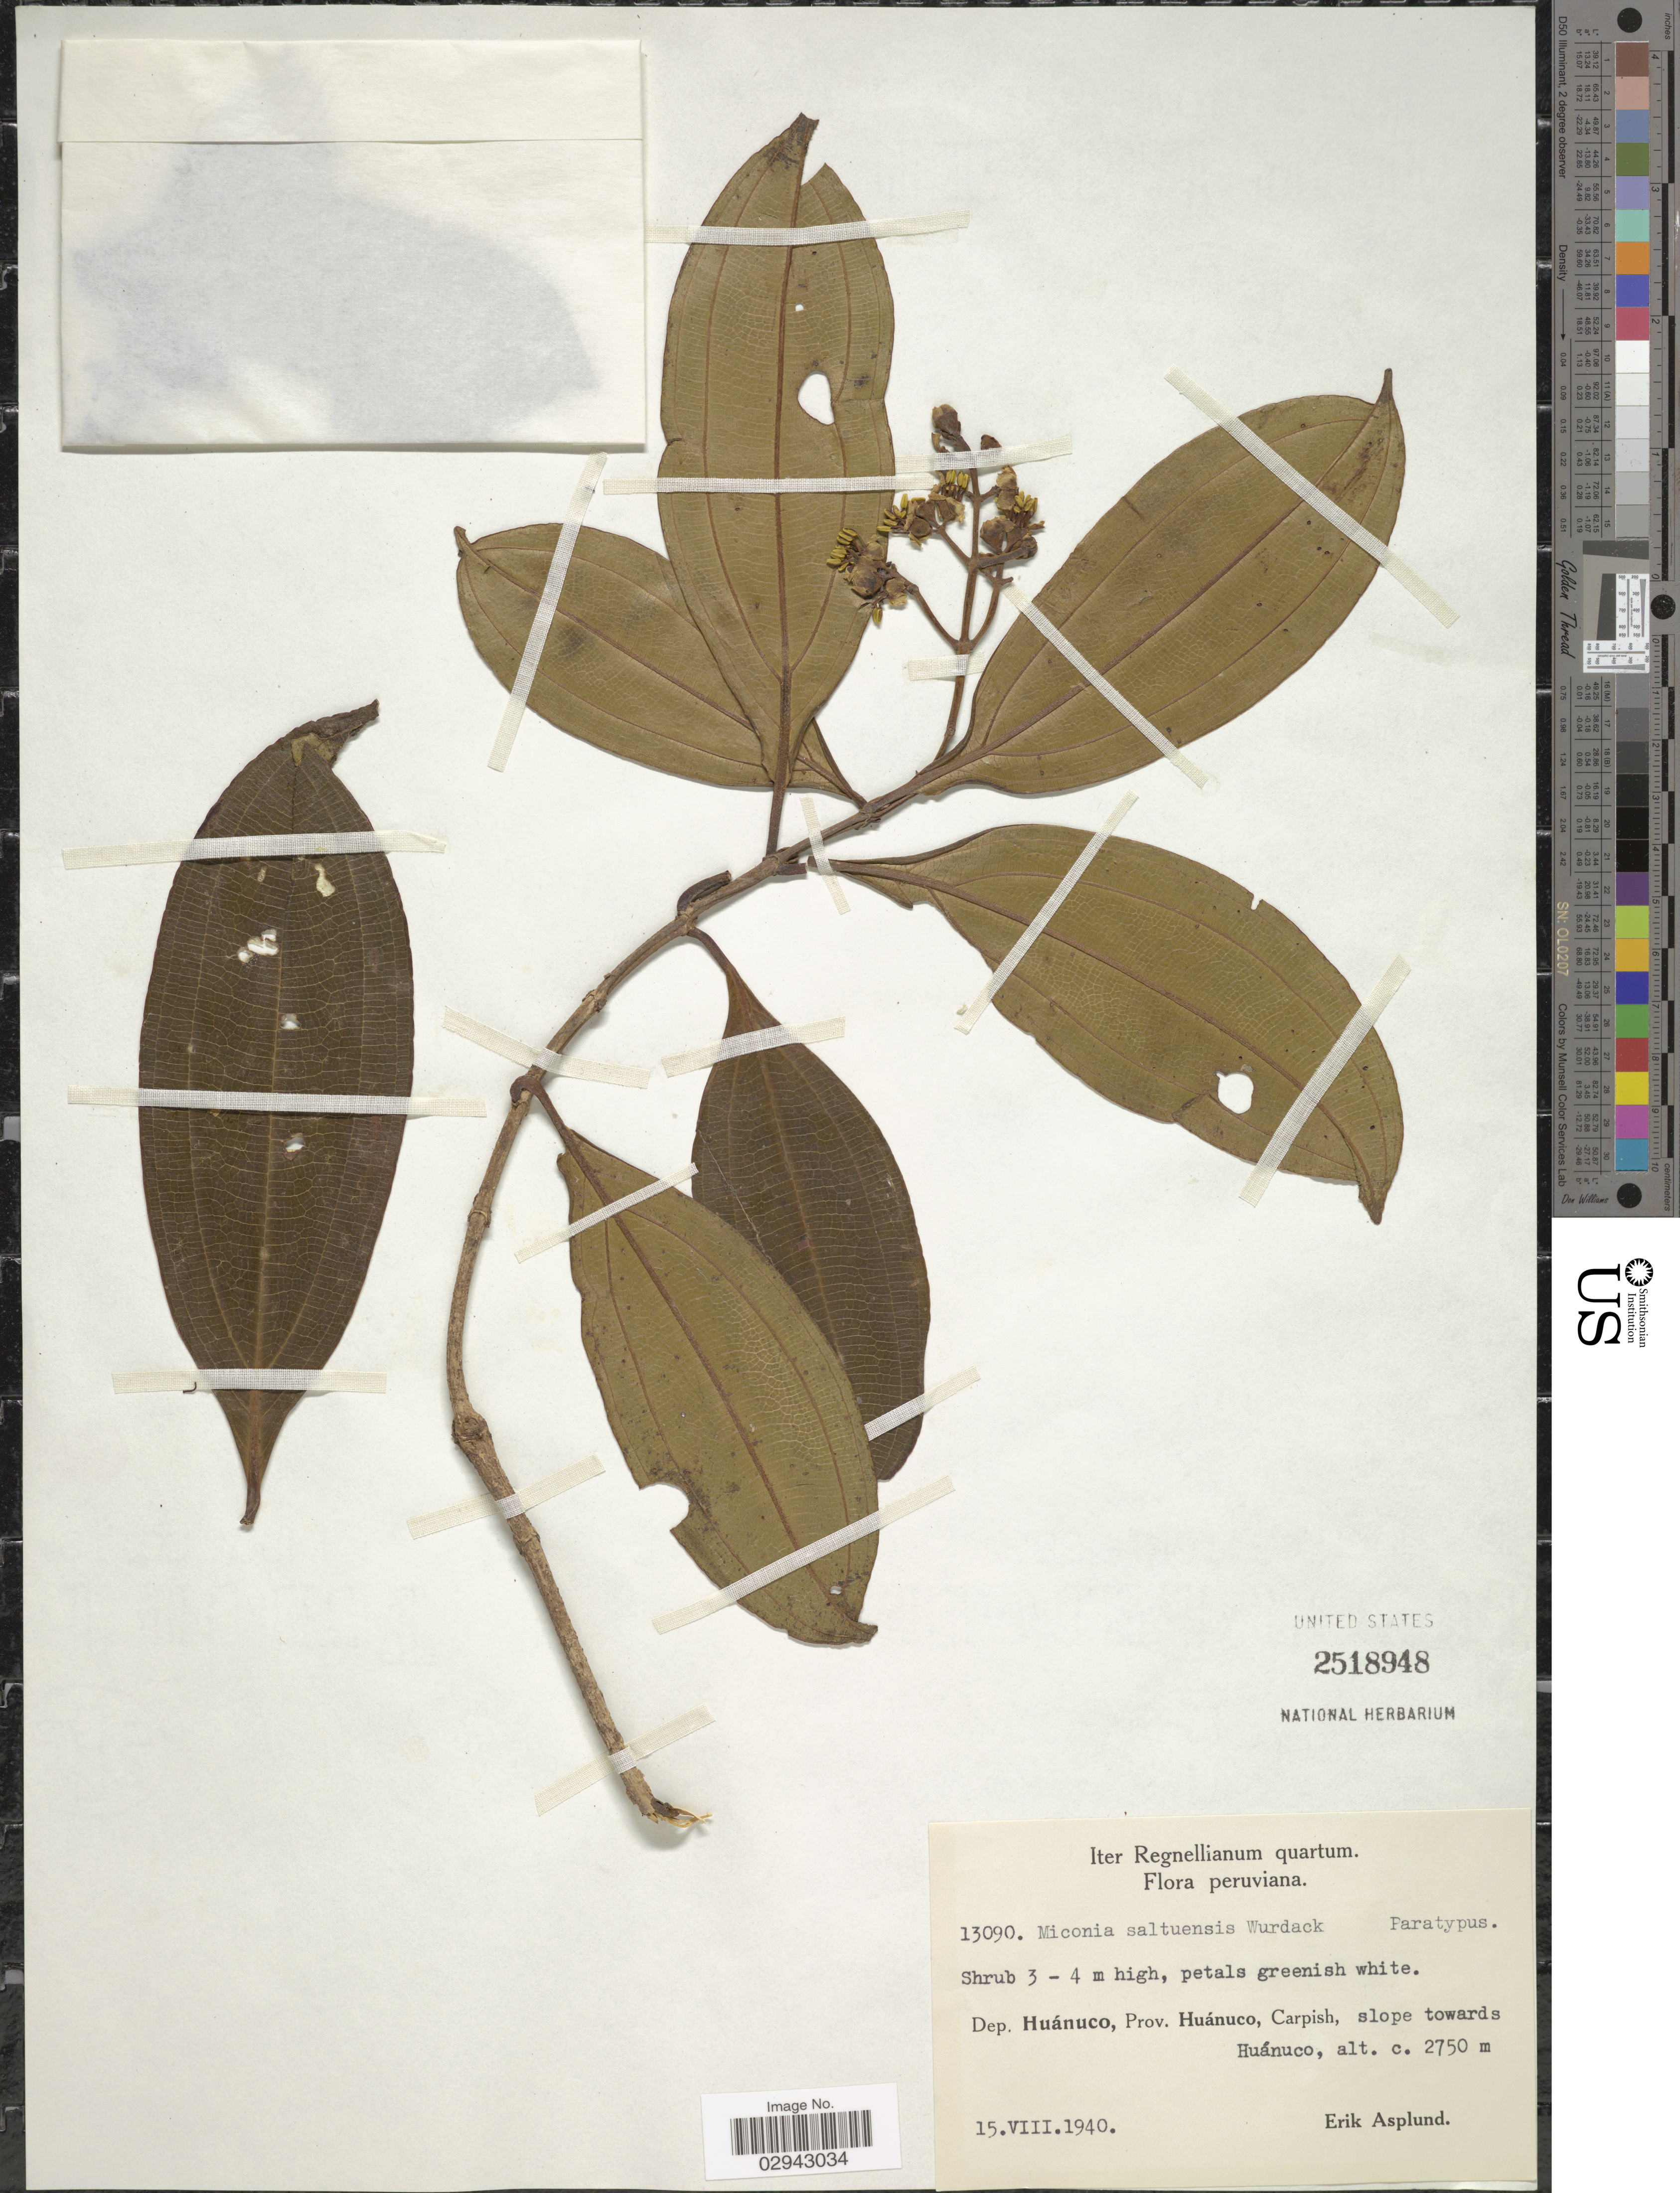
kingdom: Plantae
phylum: Tracheophyta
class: Magnoliopsida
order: Myrtales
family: Melastomataceae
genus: Miconia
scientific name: Miconia saltuensis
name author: Wurdack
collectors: E. Asplund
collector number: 13090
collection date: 1940-08-15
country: Peru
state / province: Huánuco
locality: Dep. Huánuco, Prov. Huánuco, Carpish, slope towards Huánuco.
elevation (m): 2750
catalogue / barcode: US 2518948